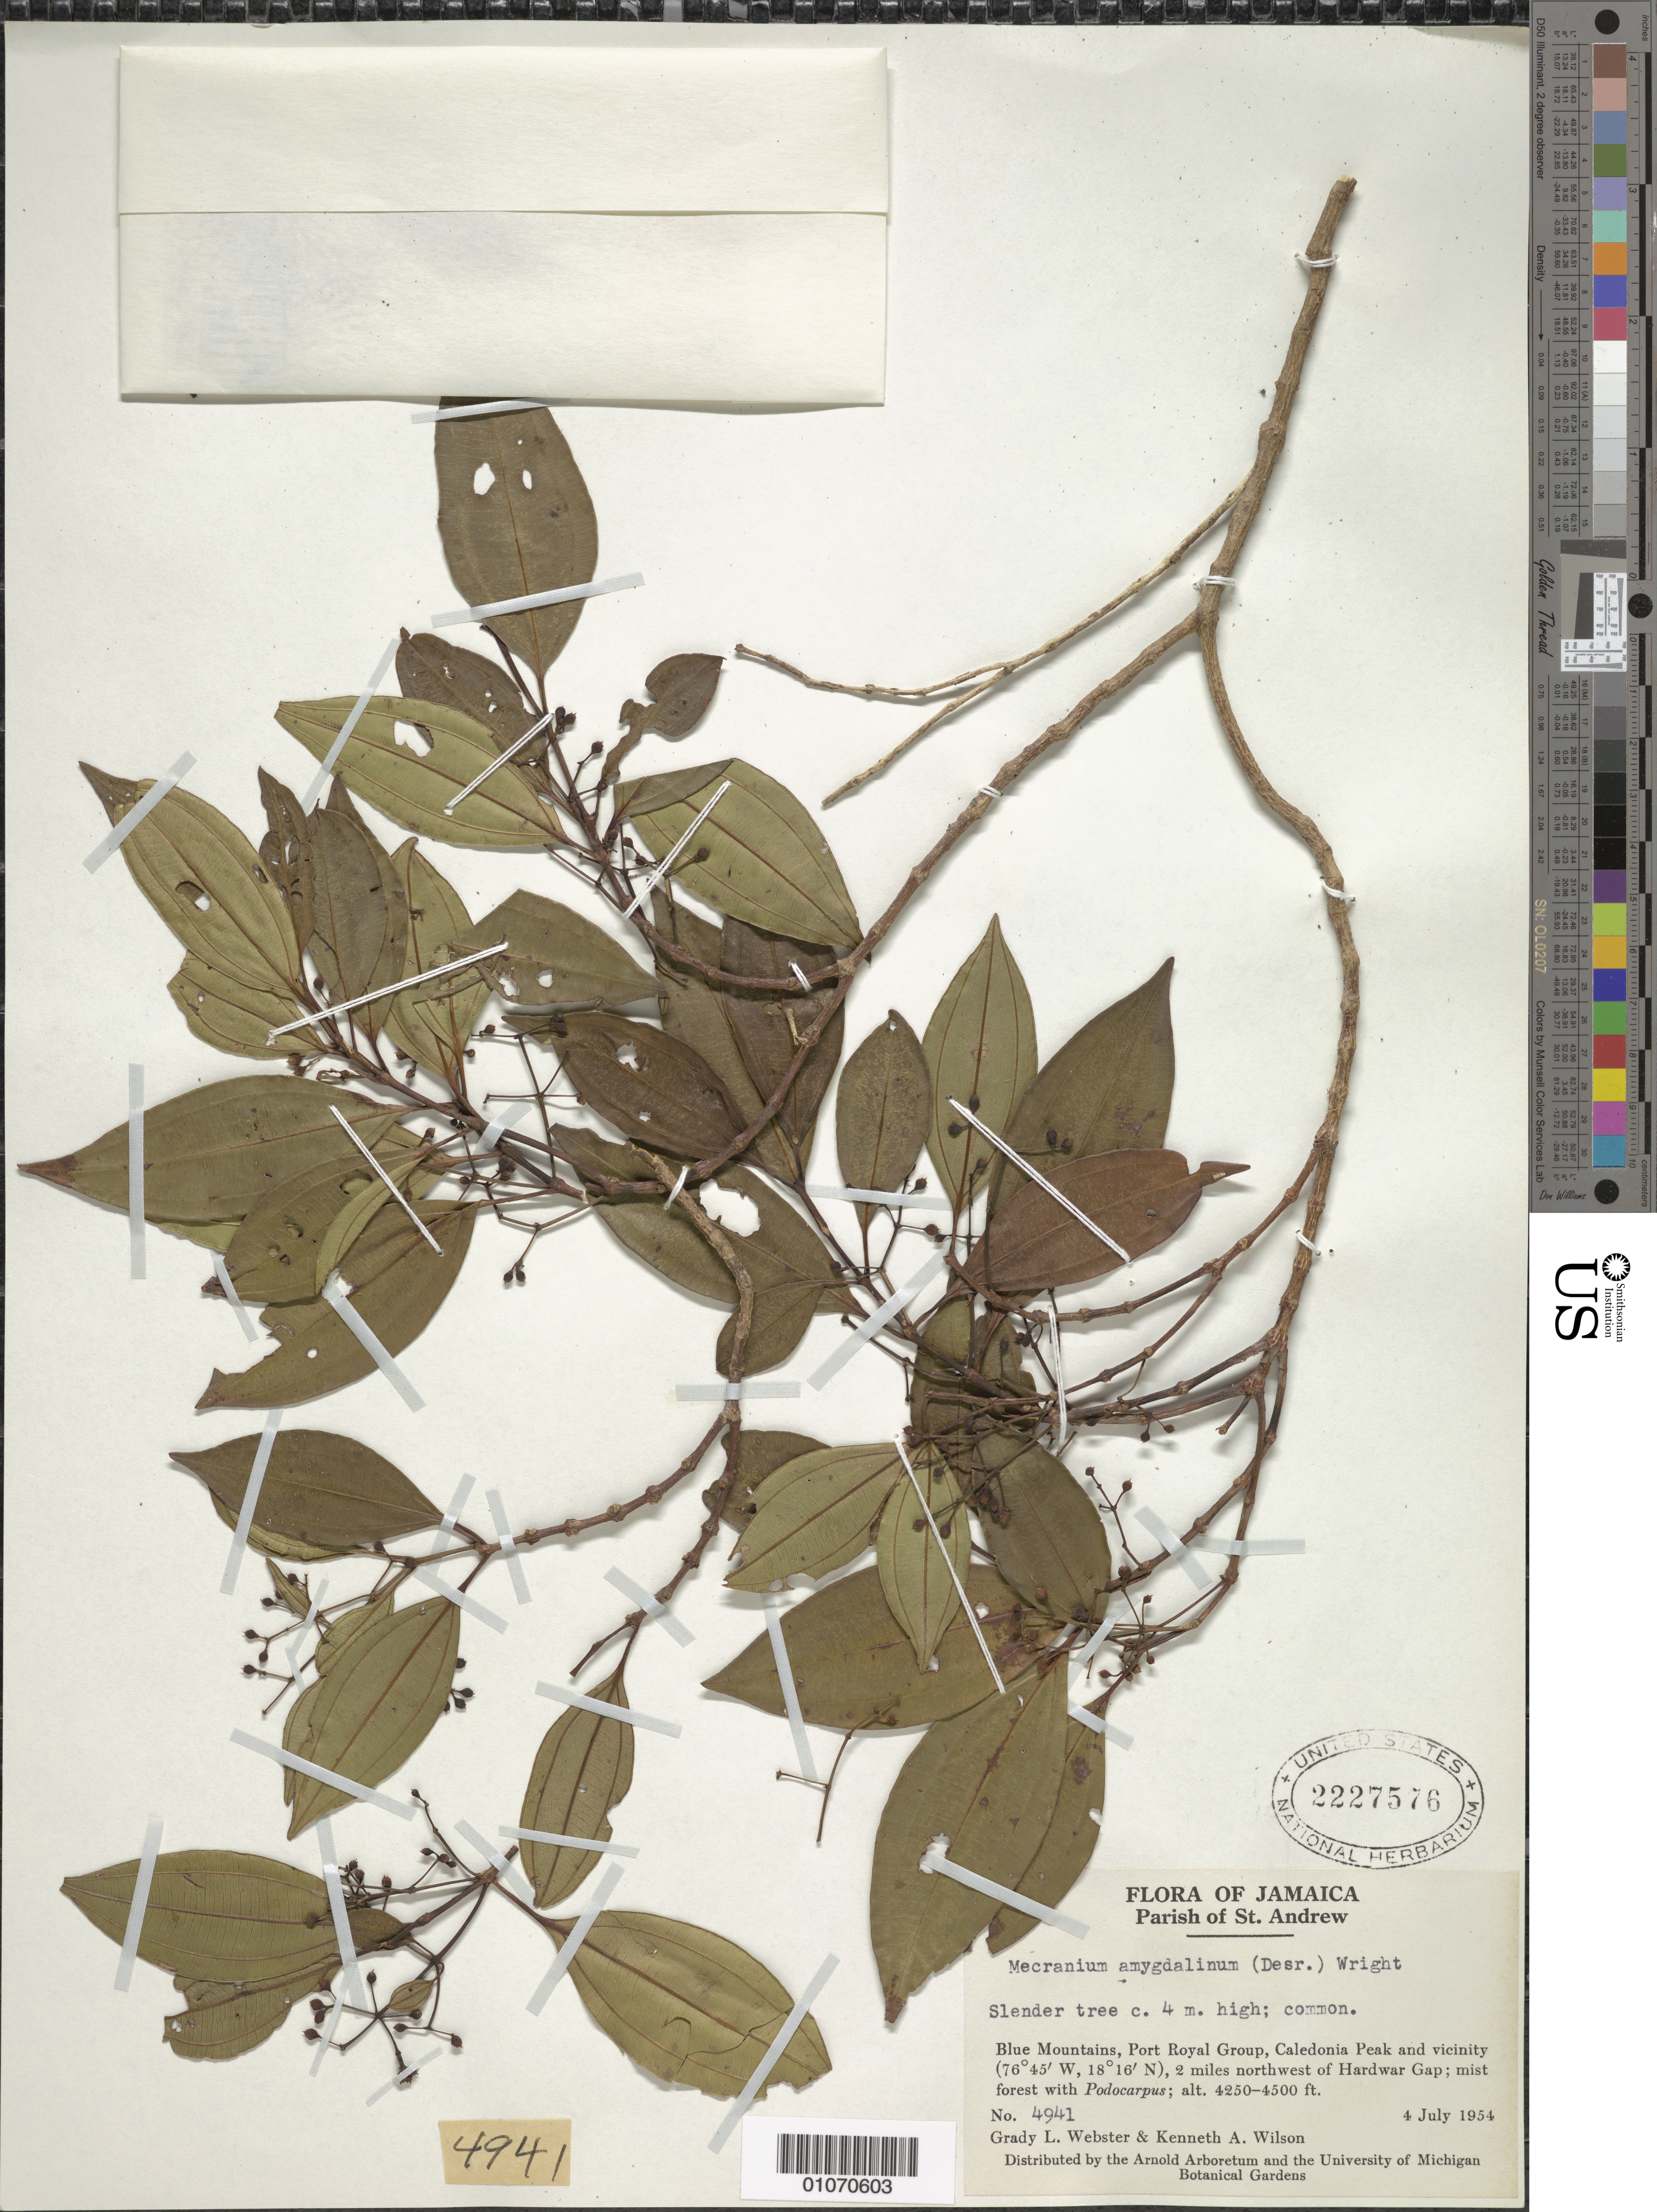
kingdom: Plantae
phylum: Tracheophyta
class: Magnoliopsida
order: Myrtales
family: Melastomataceae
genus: Mecranium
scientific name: Mecranium amygdalinum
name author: (Desr.) C. Wright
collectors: G. L. Webster & K. A. Wilson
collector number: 4941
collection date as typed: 04 Jul 1954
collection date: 1954-07-04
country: Jamaica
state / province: Saint Andrew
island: Jamaica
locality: Blue Mountains, Port Royal Group, Caledonia Peak and vicinity, 2 miles NW of Hardwar Gap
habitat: Mist forest with Podocarpus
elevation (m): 1295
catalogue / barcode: US 2227576